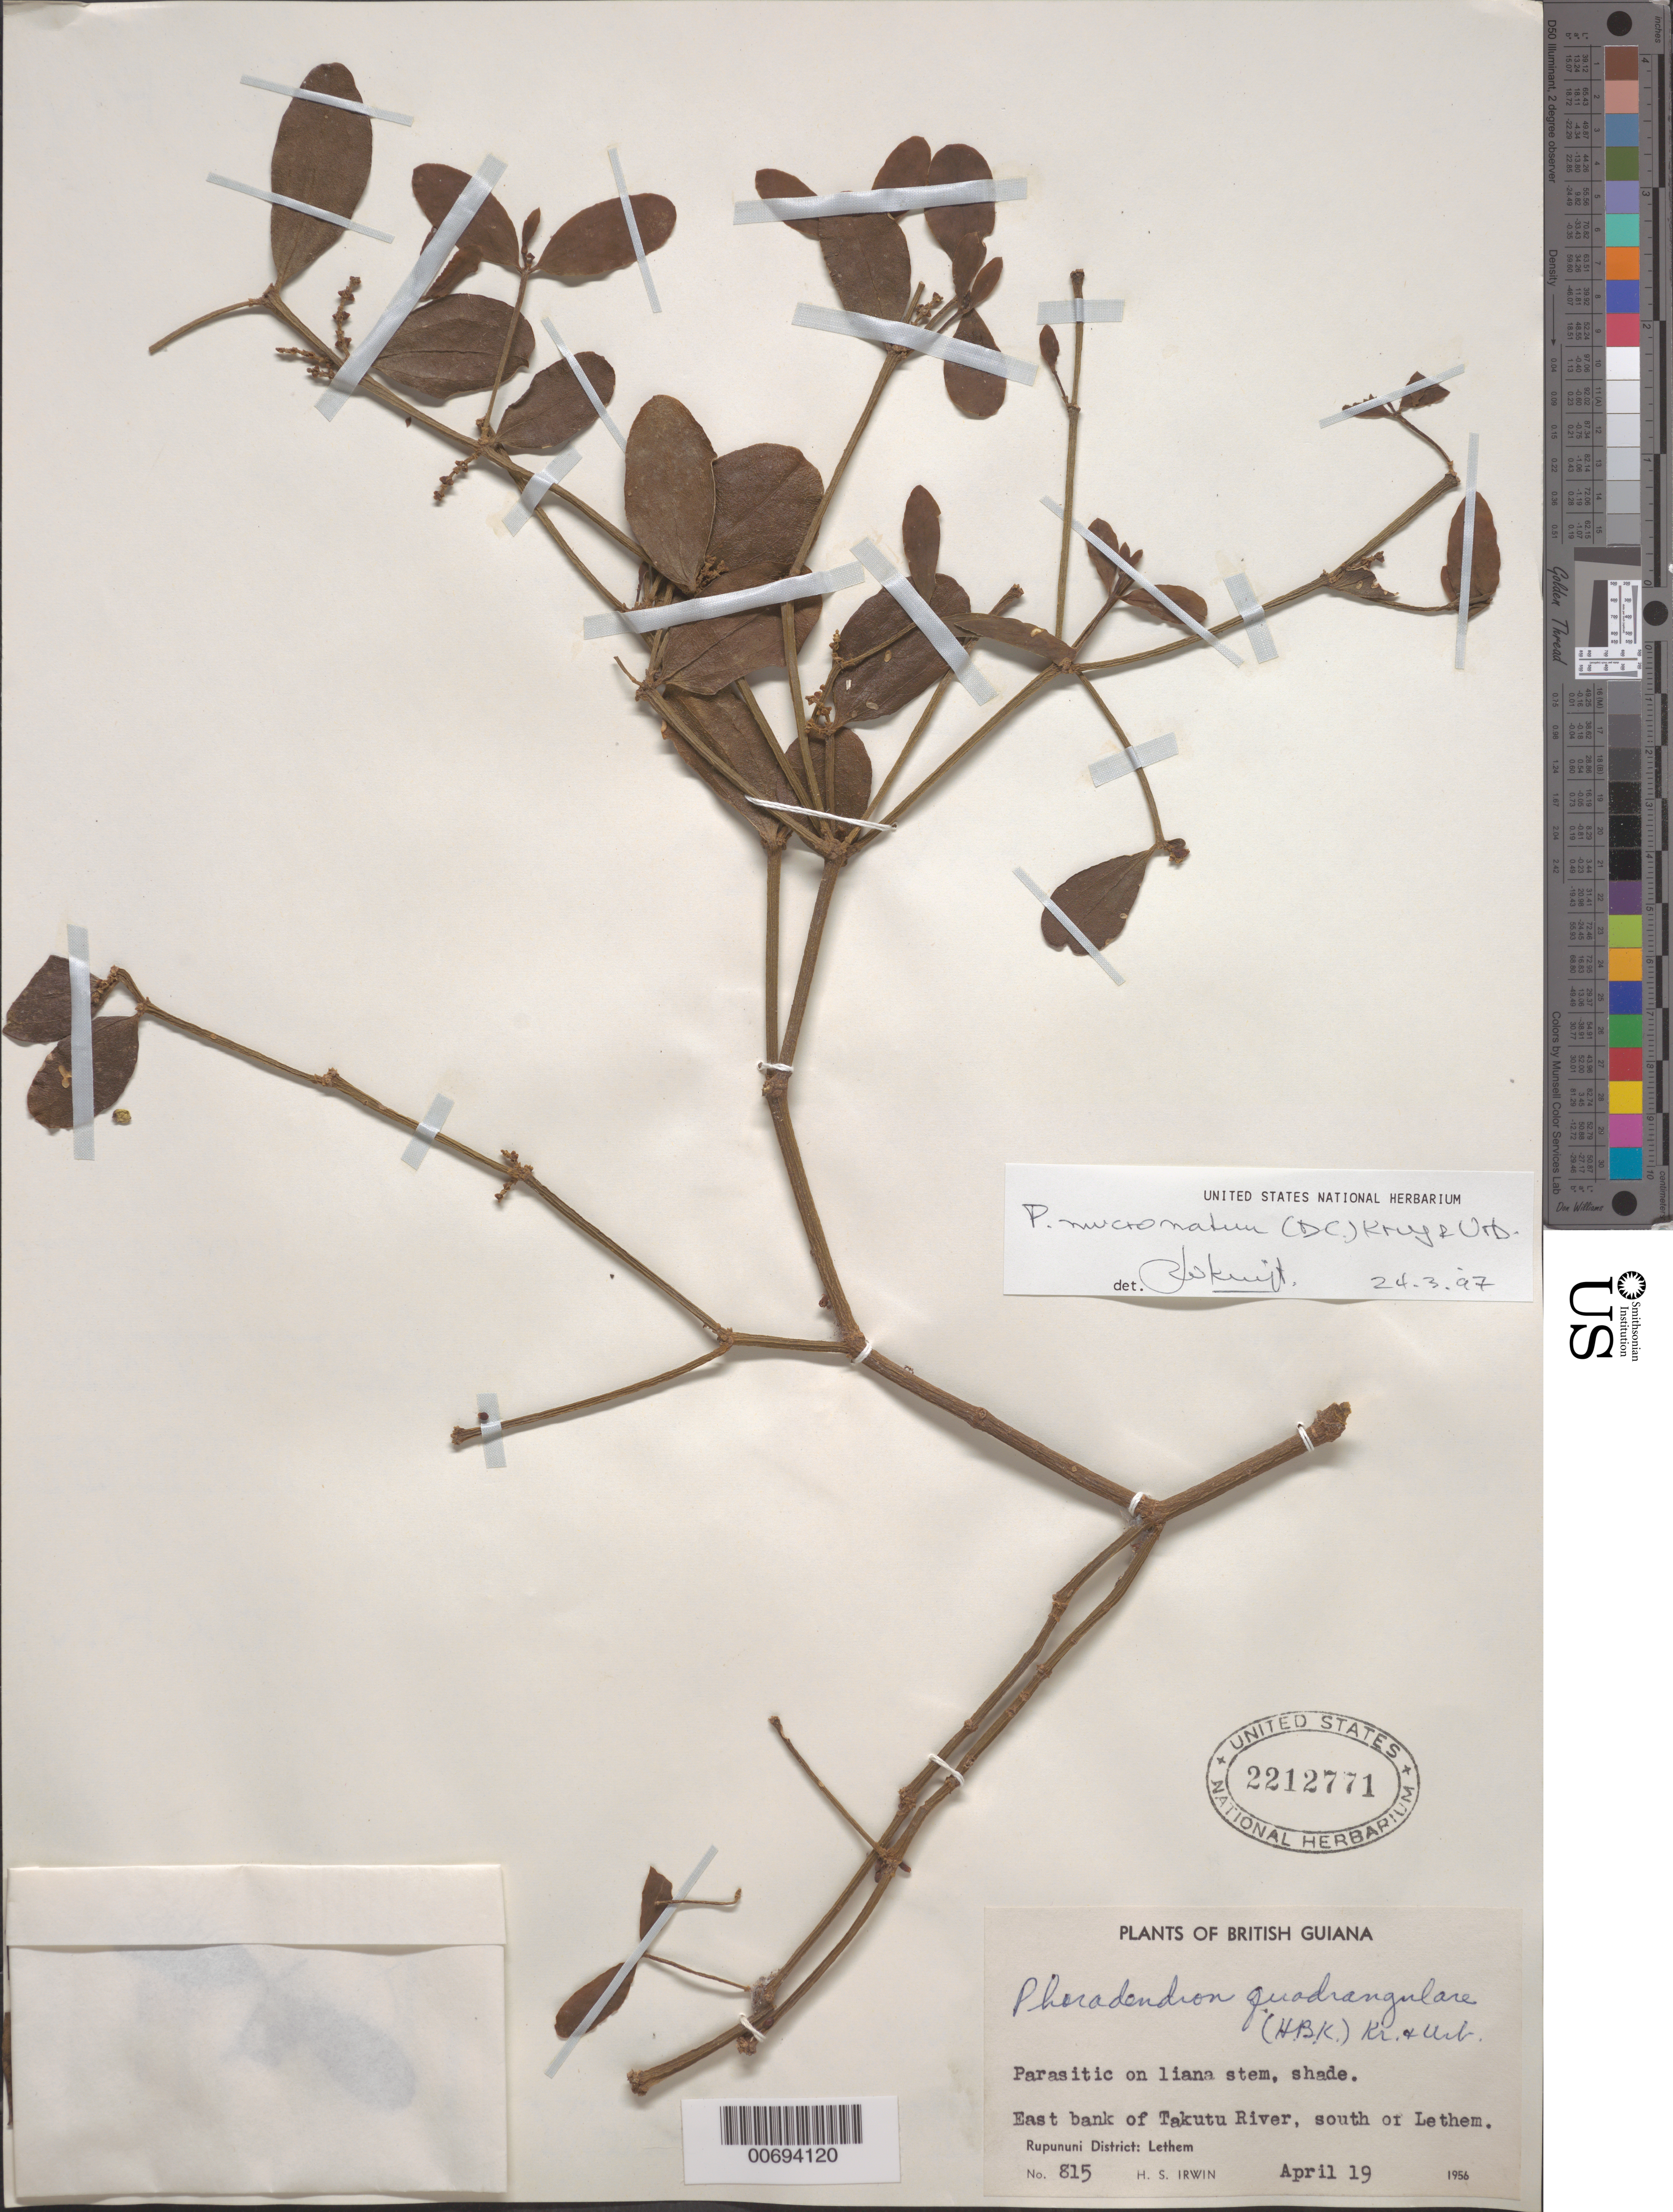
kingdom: Plantae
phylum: Tracheophyta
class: Magnoliopsida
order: Santalales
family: Viscaceae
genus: Phoradendron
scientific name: Phoradendron quadrangulare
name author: (Kunth) Griseb.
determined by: Kuijt, Job, (CANADA)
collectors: H. Irwin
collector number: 815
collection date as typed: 19-Apr-56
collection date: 1956-04-19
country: Guyana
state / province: U. Takutu-U. Essequibo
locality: Lethem, S. of, east bank of Takutu R., Rupununi Dist.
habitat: Shade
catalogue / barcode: US 2212771